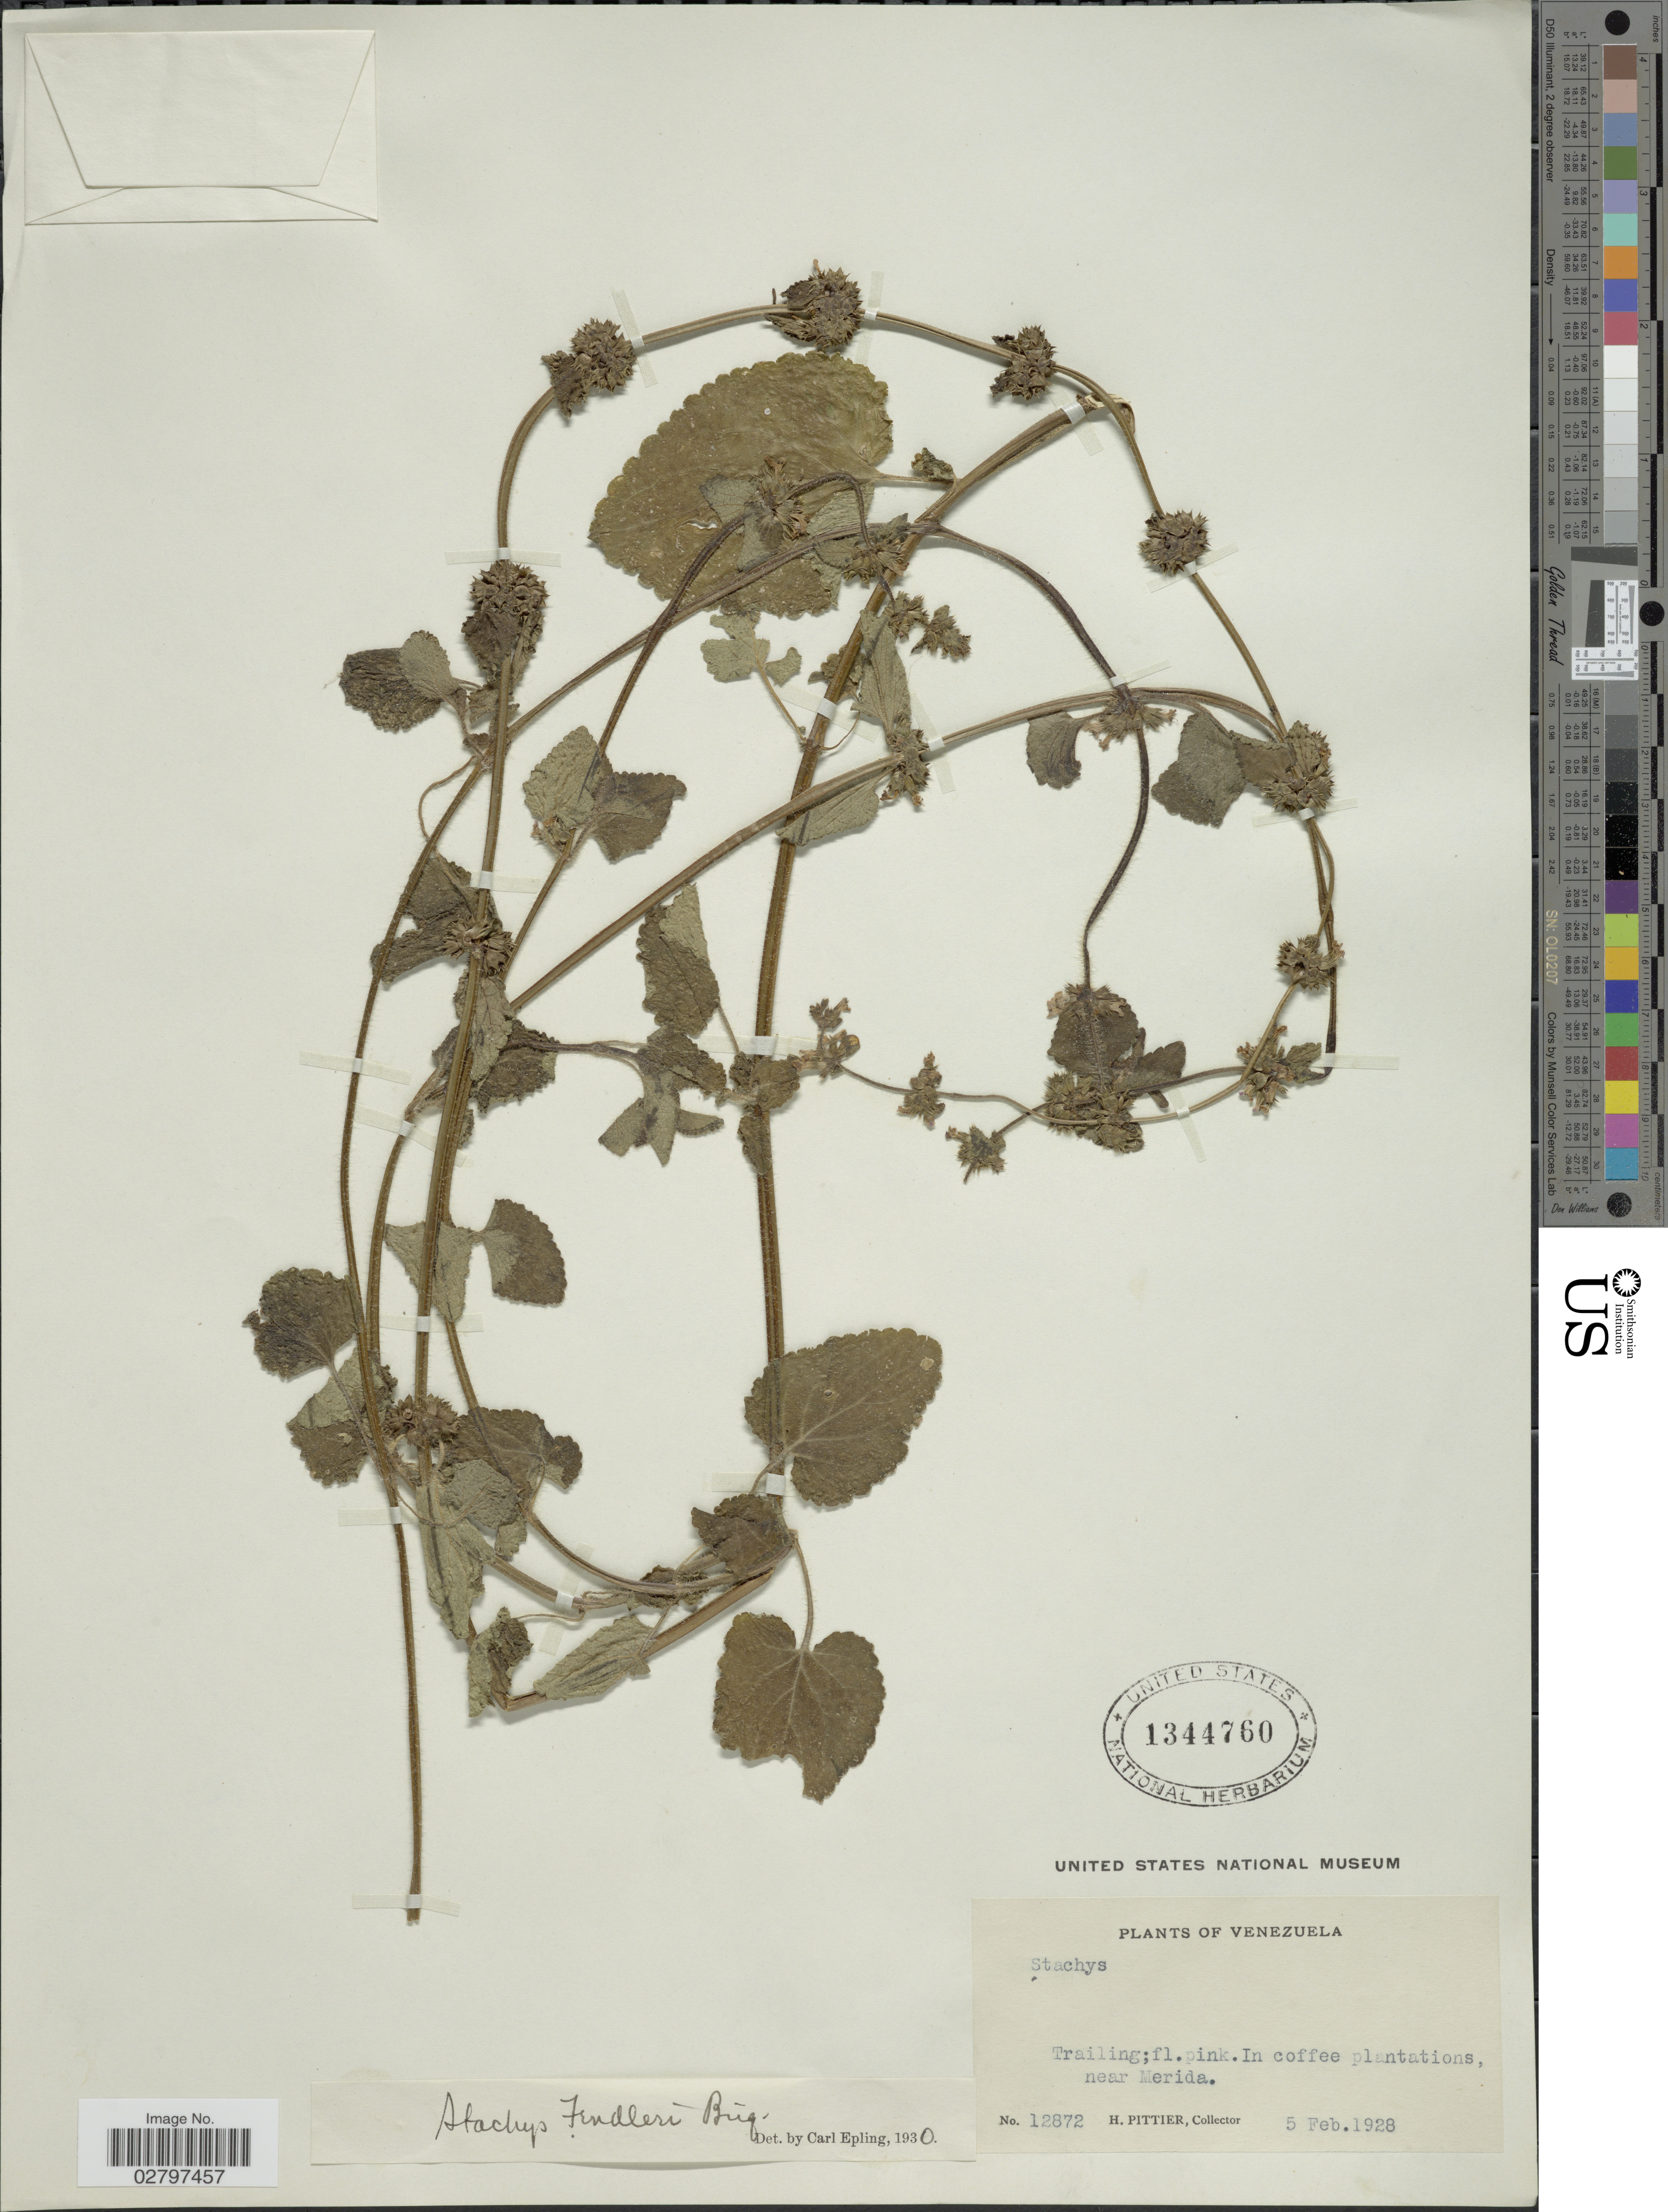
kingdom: Plantae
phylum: Tracheophyta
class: Magnoliopsida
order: Lamiales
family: Lamiaceae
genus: Stachys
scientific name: Stachys fendleri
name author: Briq.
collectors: H. F. Pittier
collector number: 12872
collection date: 1928-02-05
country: Venezuela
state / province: Mérida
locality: Coffee plantations, near Merida.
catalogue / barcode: US 1344760